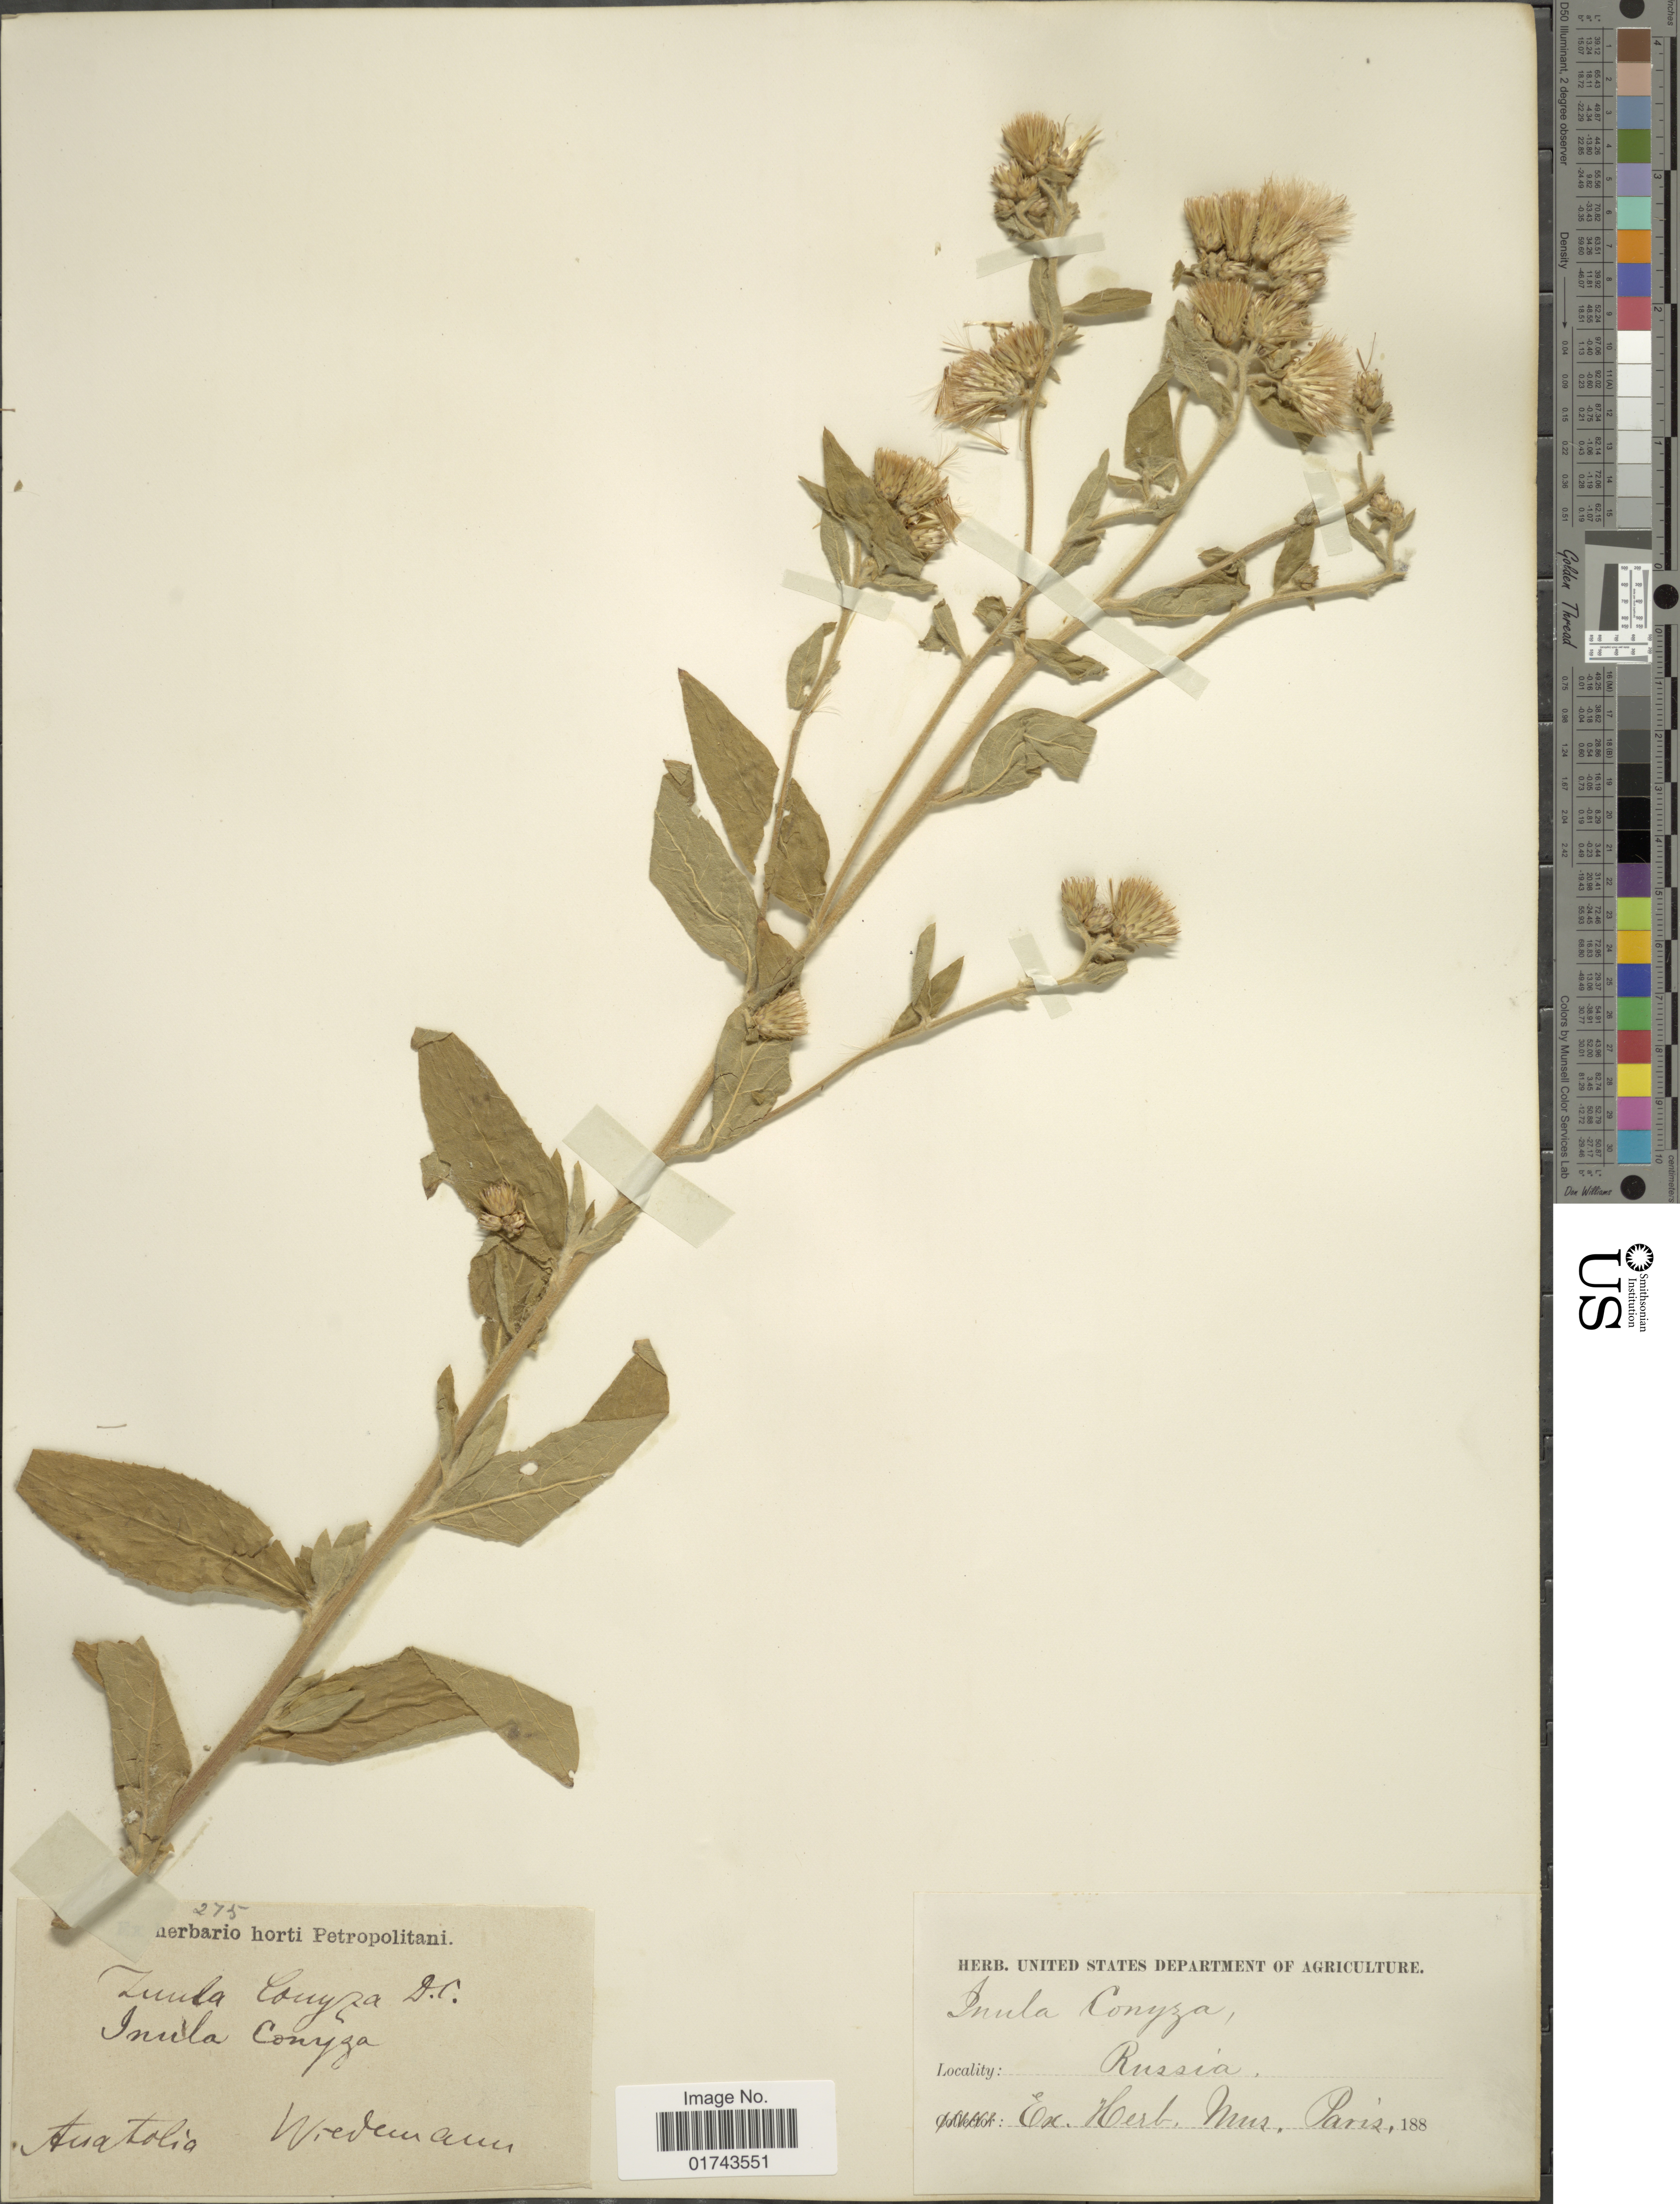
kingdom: Plantae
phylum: Tracheophyta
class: Magnoliopsida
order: Asterales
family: Asteraceae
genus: Inula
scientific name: Inula conyzae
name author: (Griess.) DC.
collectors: -. Wiedermann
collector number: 275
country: Russian Federation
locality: Anatolia, "Russia" [probably Turkey]